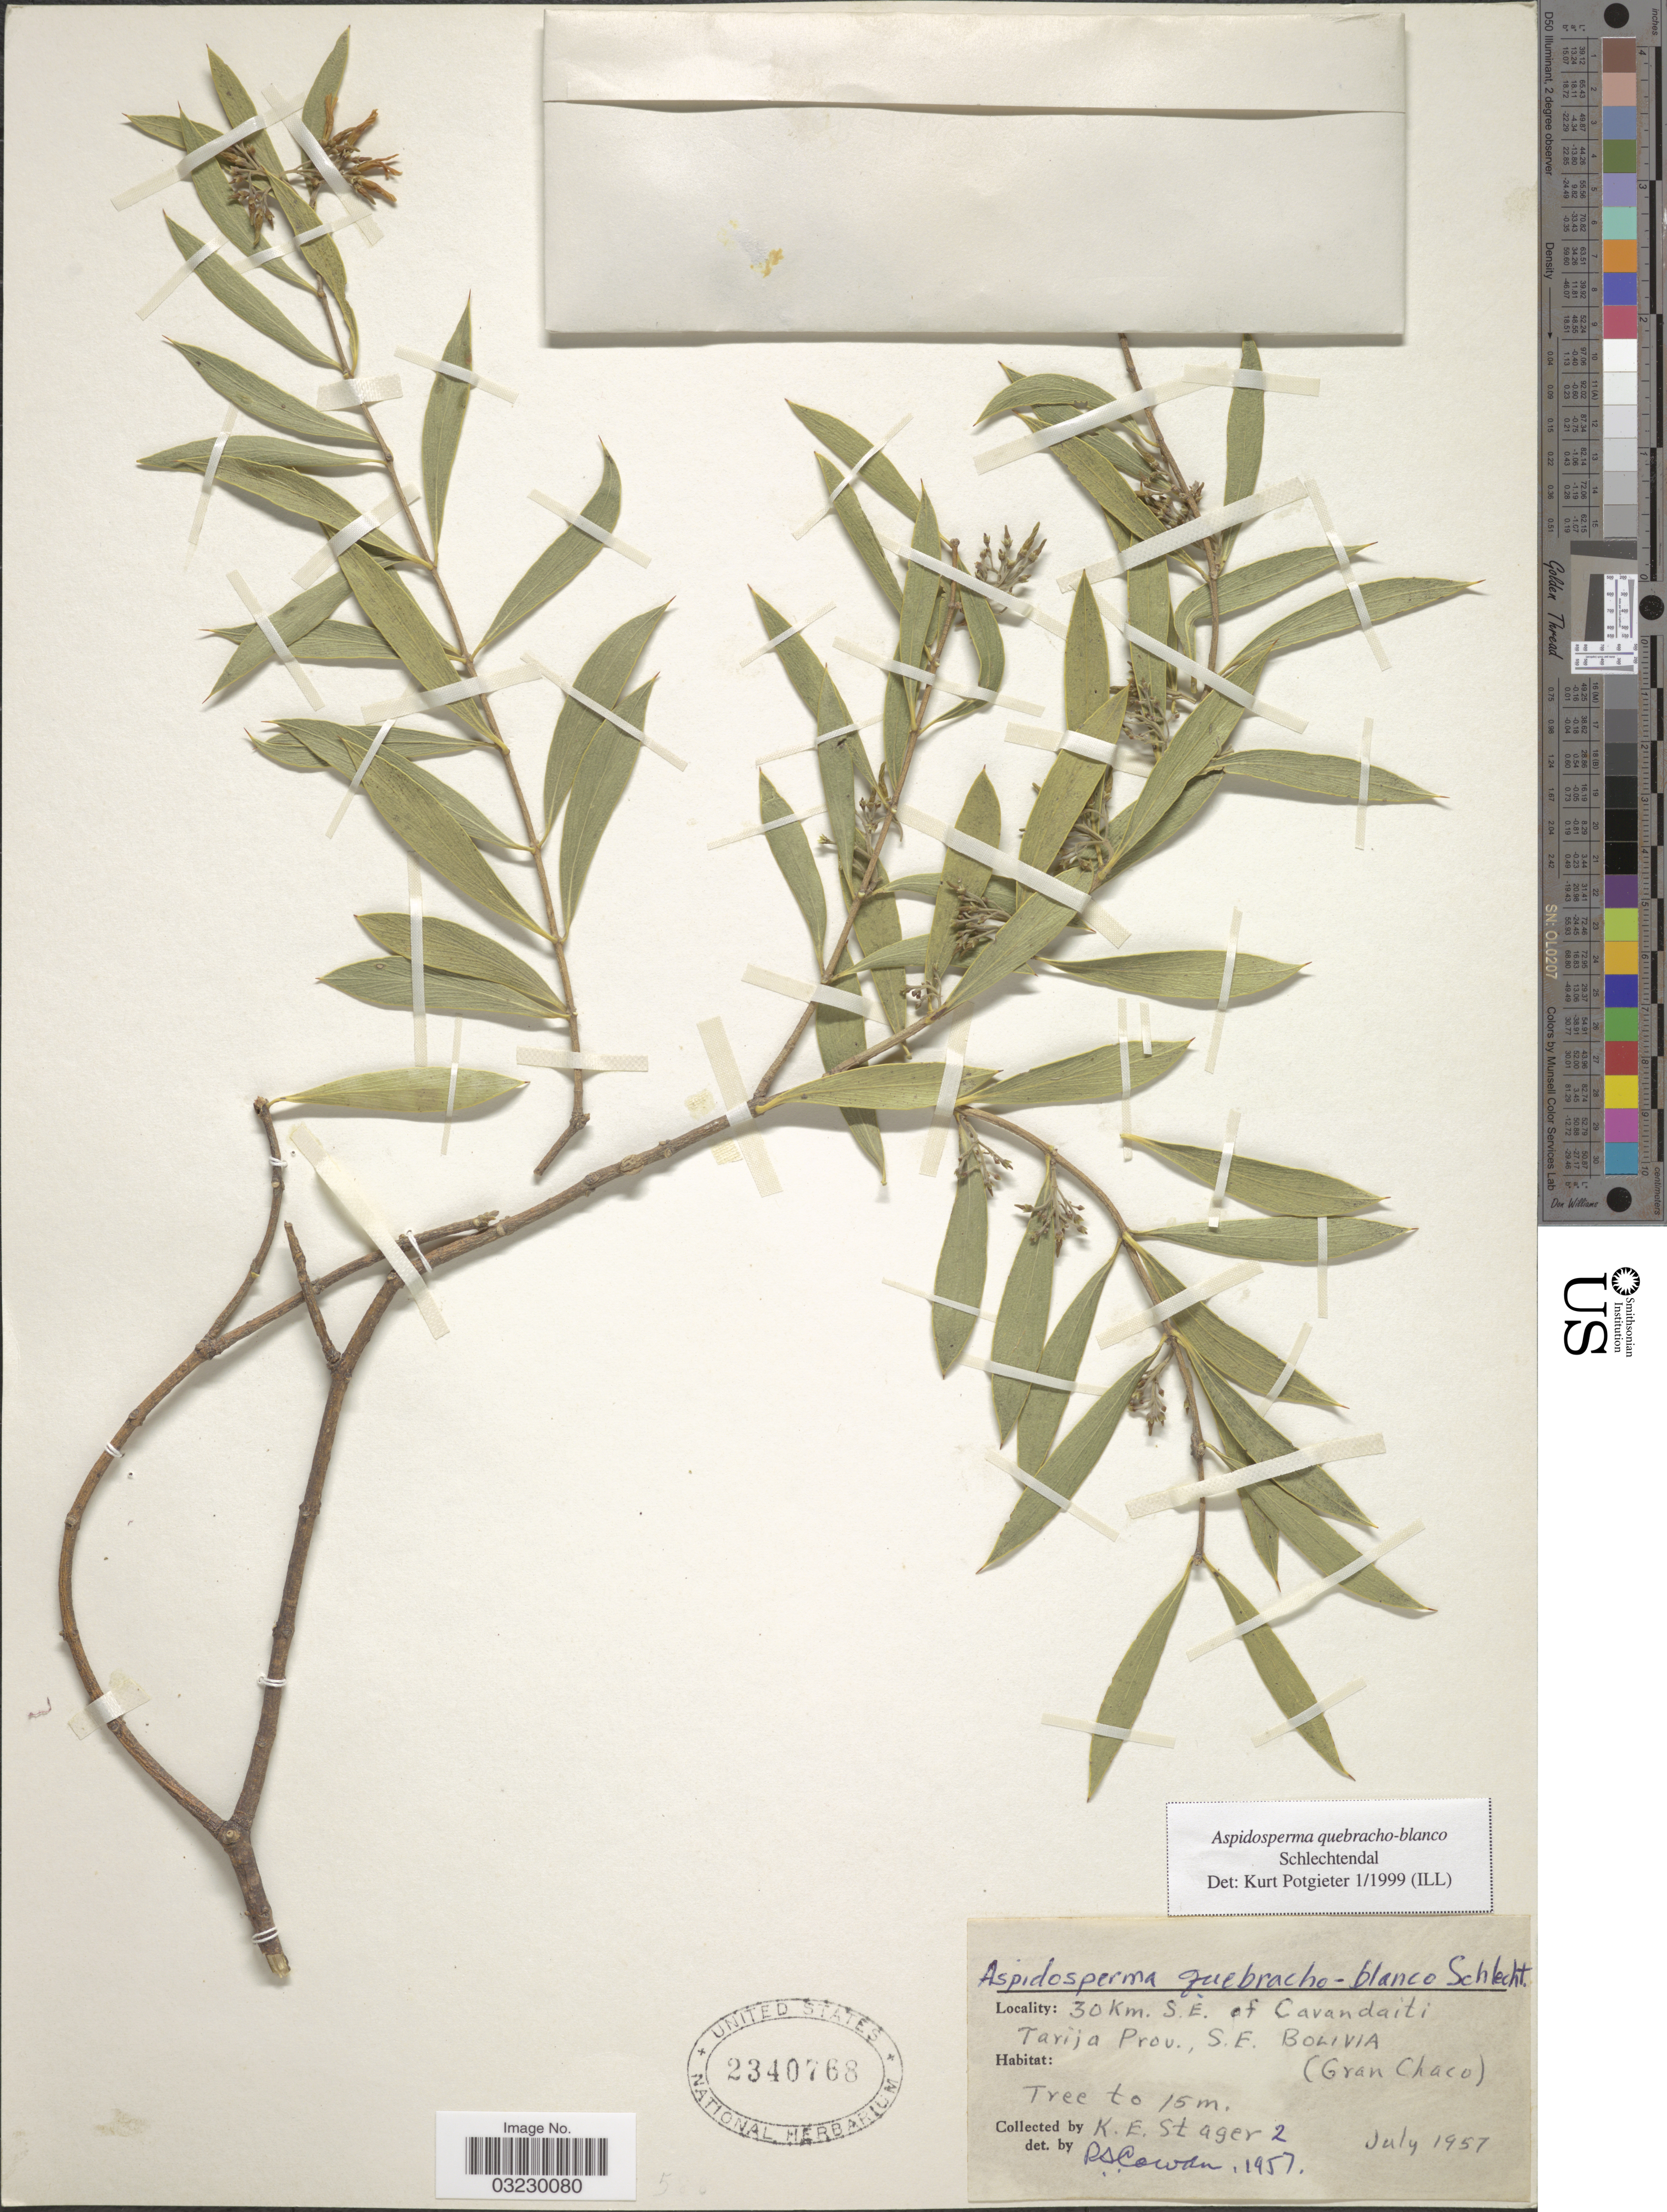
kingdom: Plantae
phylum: Tracheophyta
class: Magnoliopsida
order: Gentianales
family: Apocynaceae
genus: Aspidosperma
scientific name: Aspidosperma quebracho-blanco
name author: Schltdl.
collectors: Stager, K.E.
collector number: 2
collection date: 1957-07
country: Bolivia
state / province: Tarija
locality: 30 Km. S.E. of Cavandaiti. S. E. Bolivia. (Gran Chaco).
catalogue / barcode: US 2340768